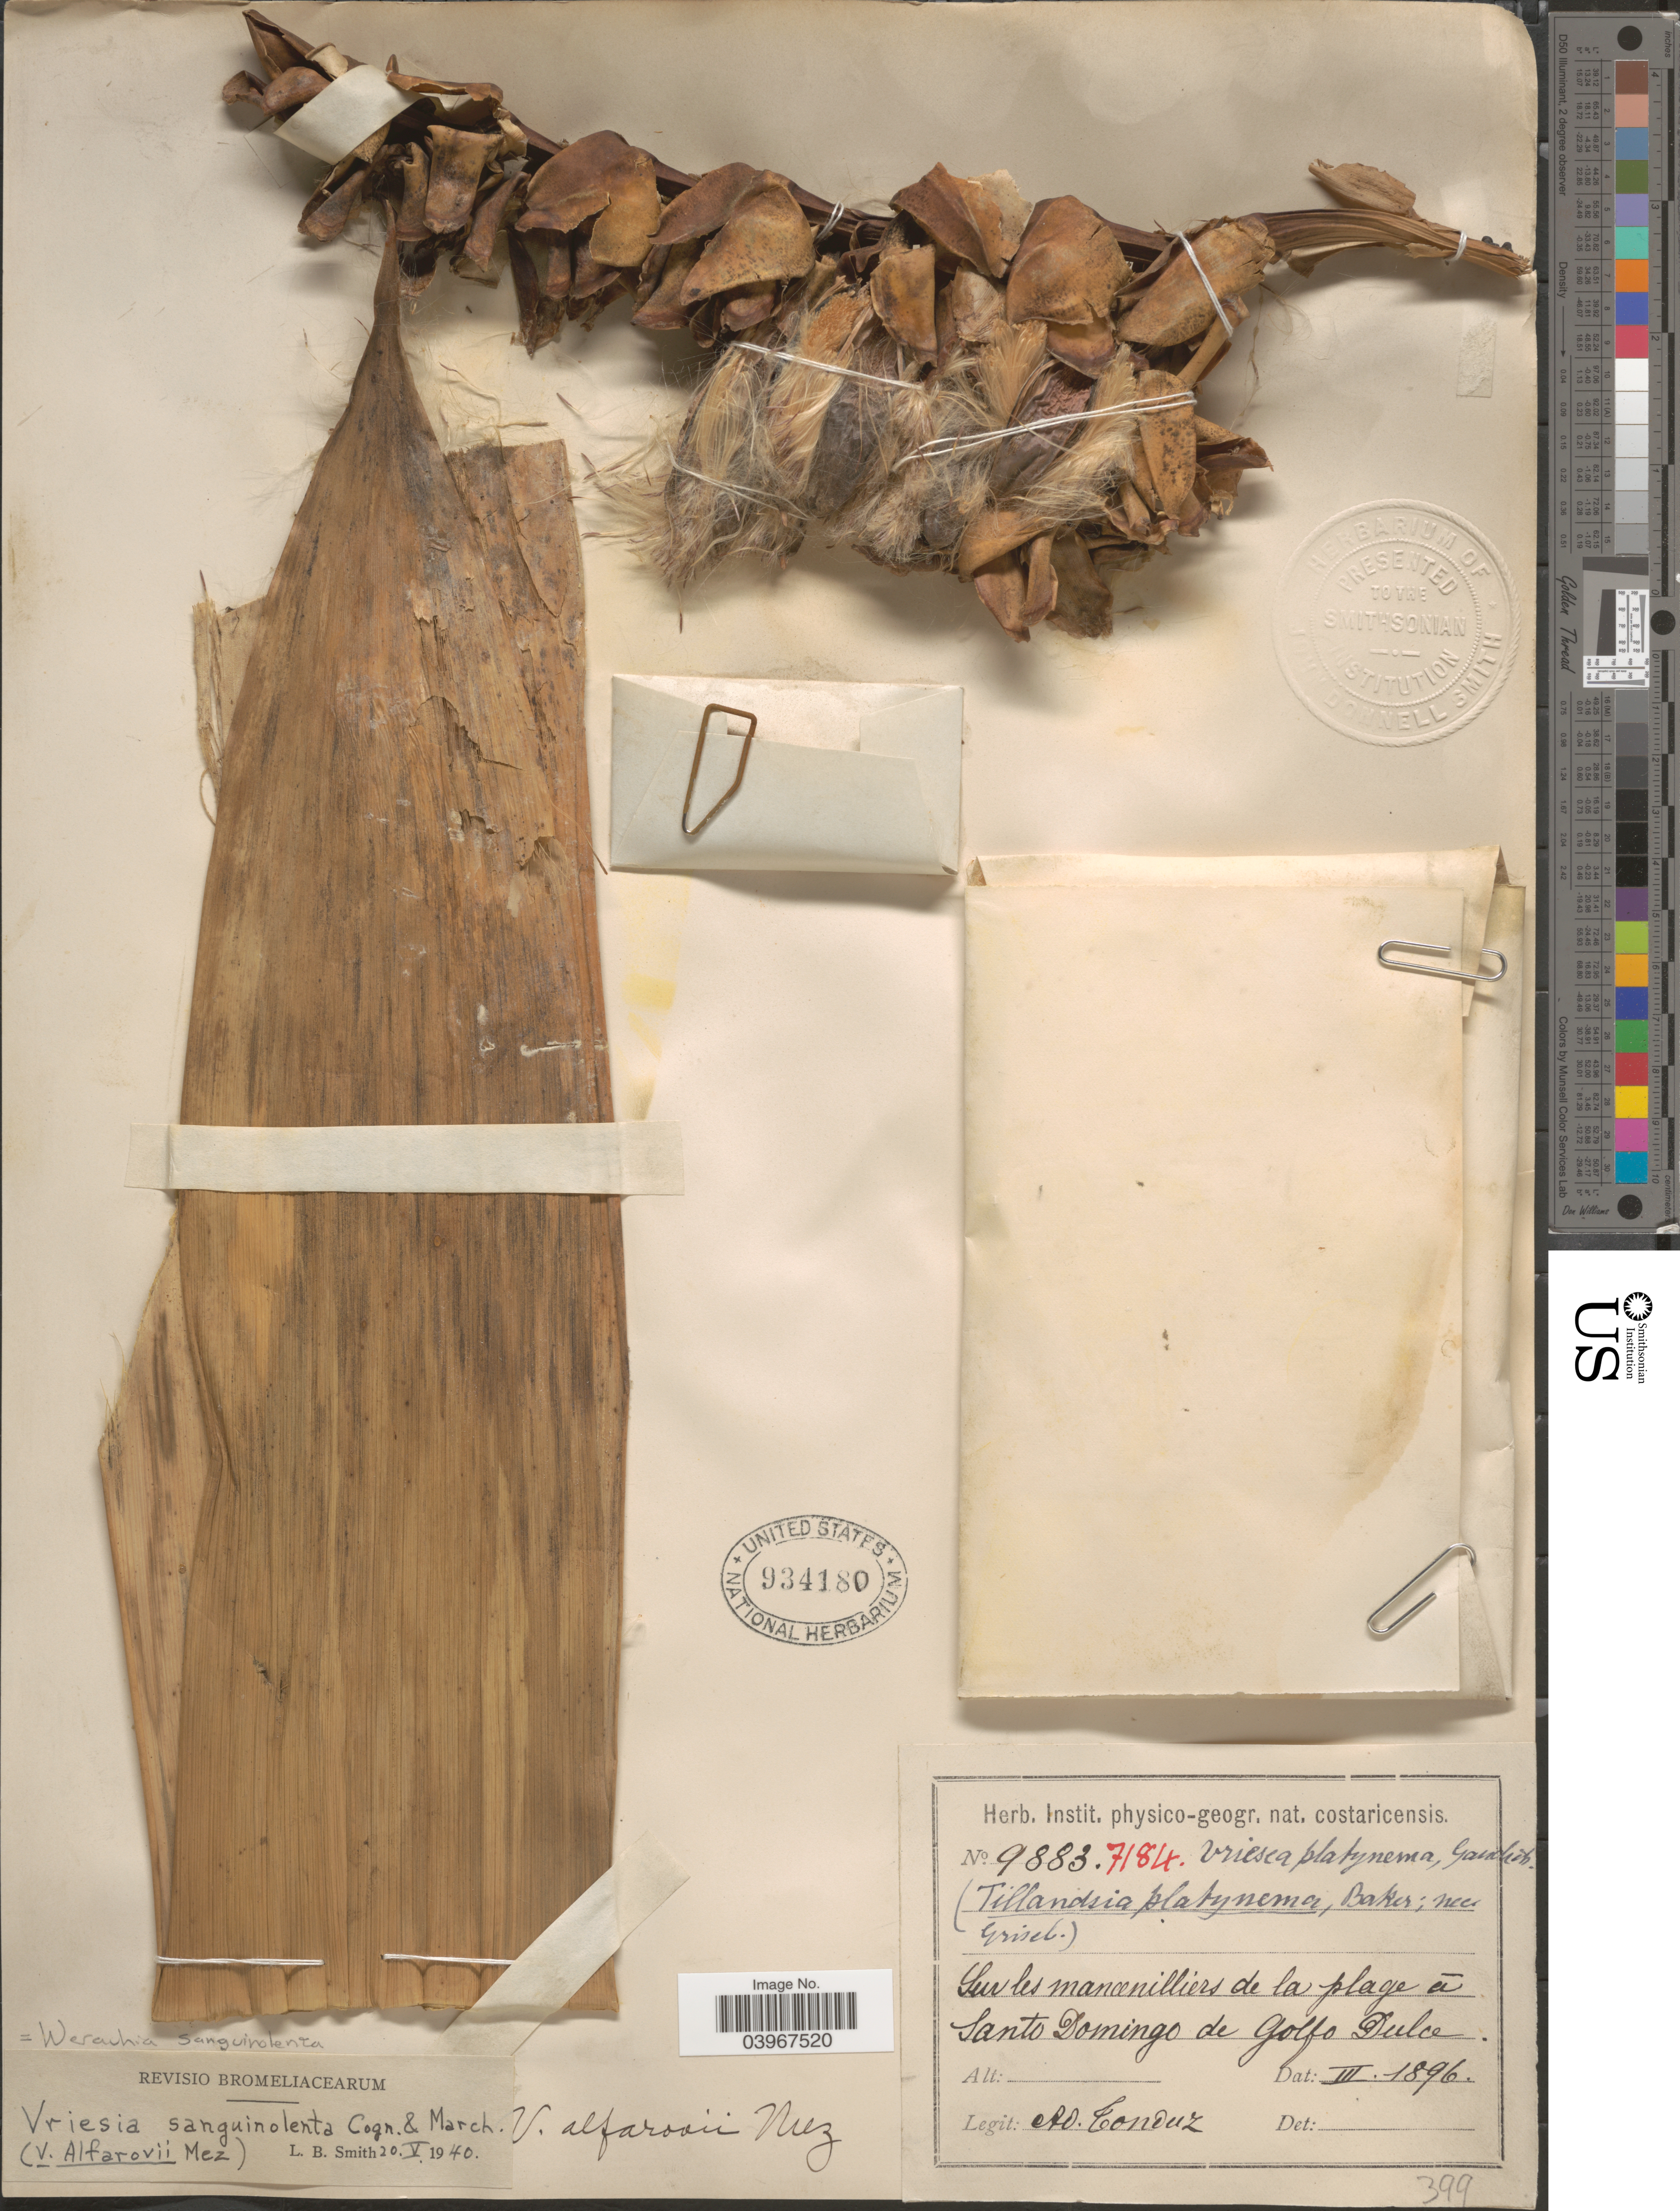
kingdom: Plantae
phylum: Tracheophyta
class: Liliopsida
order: Poales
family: Bromeliaceae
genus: Werauhia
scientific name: Werauhia sanguinolenta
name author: (Cogn. & Marchal) J.R. Grant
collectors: A. Tonduz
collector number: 9883/7184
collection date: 1896-03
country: Costa Rica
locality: Sur les mancenilliers de la plage á Santo Domingo de Golfo Dulce.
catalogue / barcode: US 934180